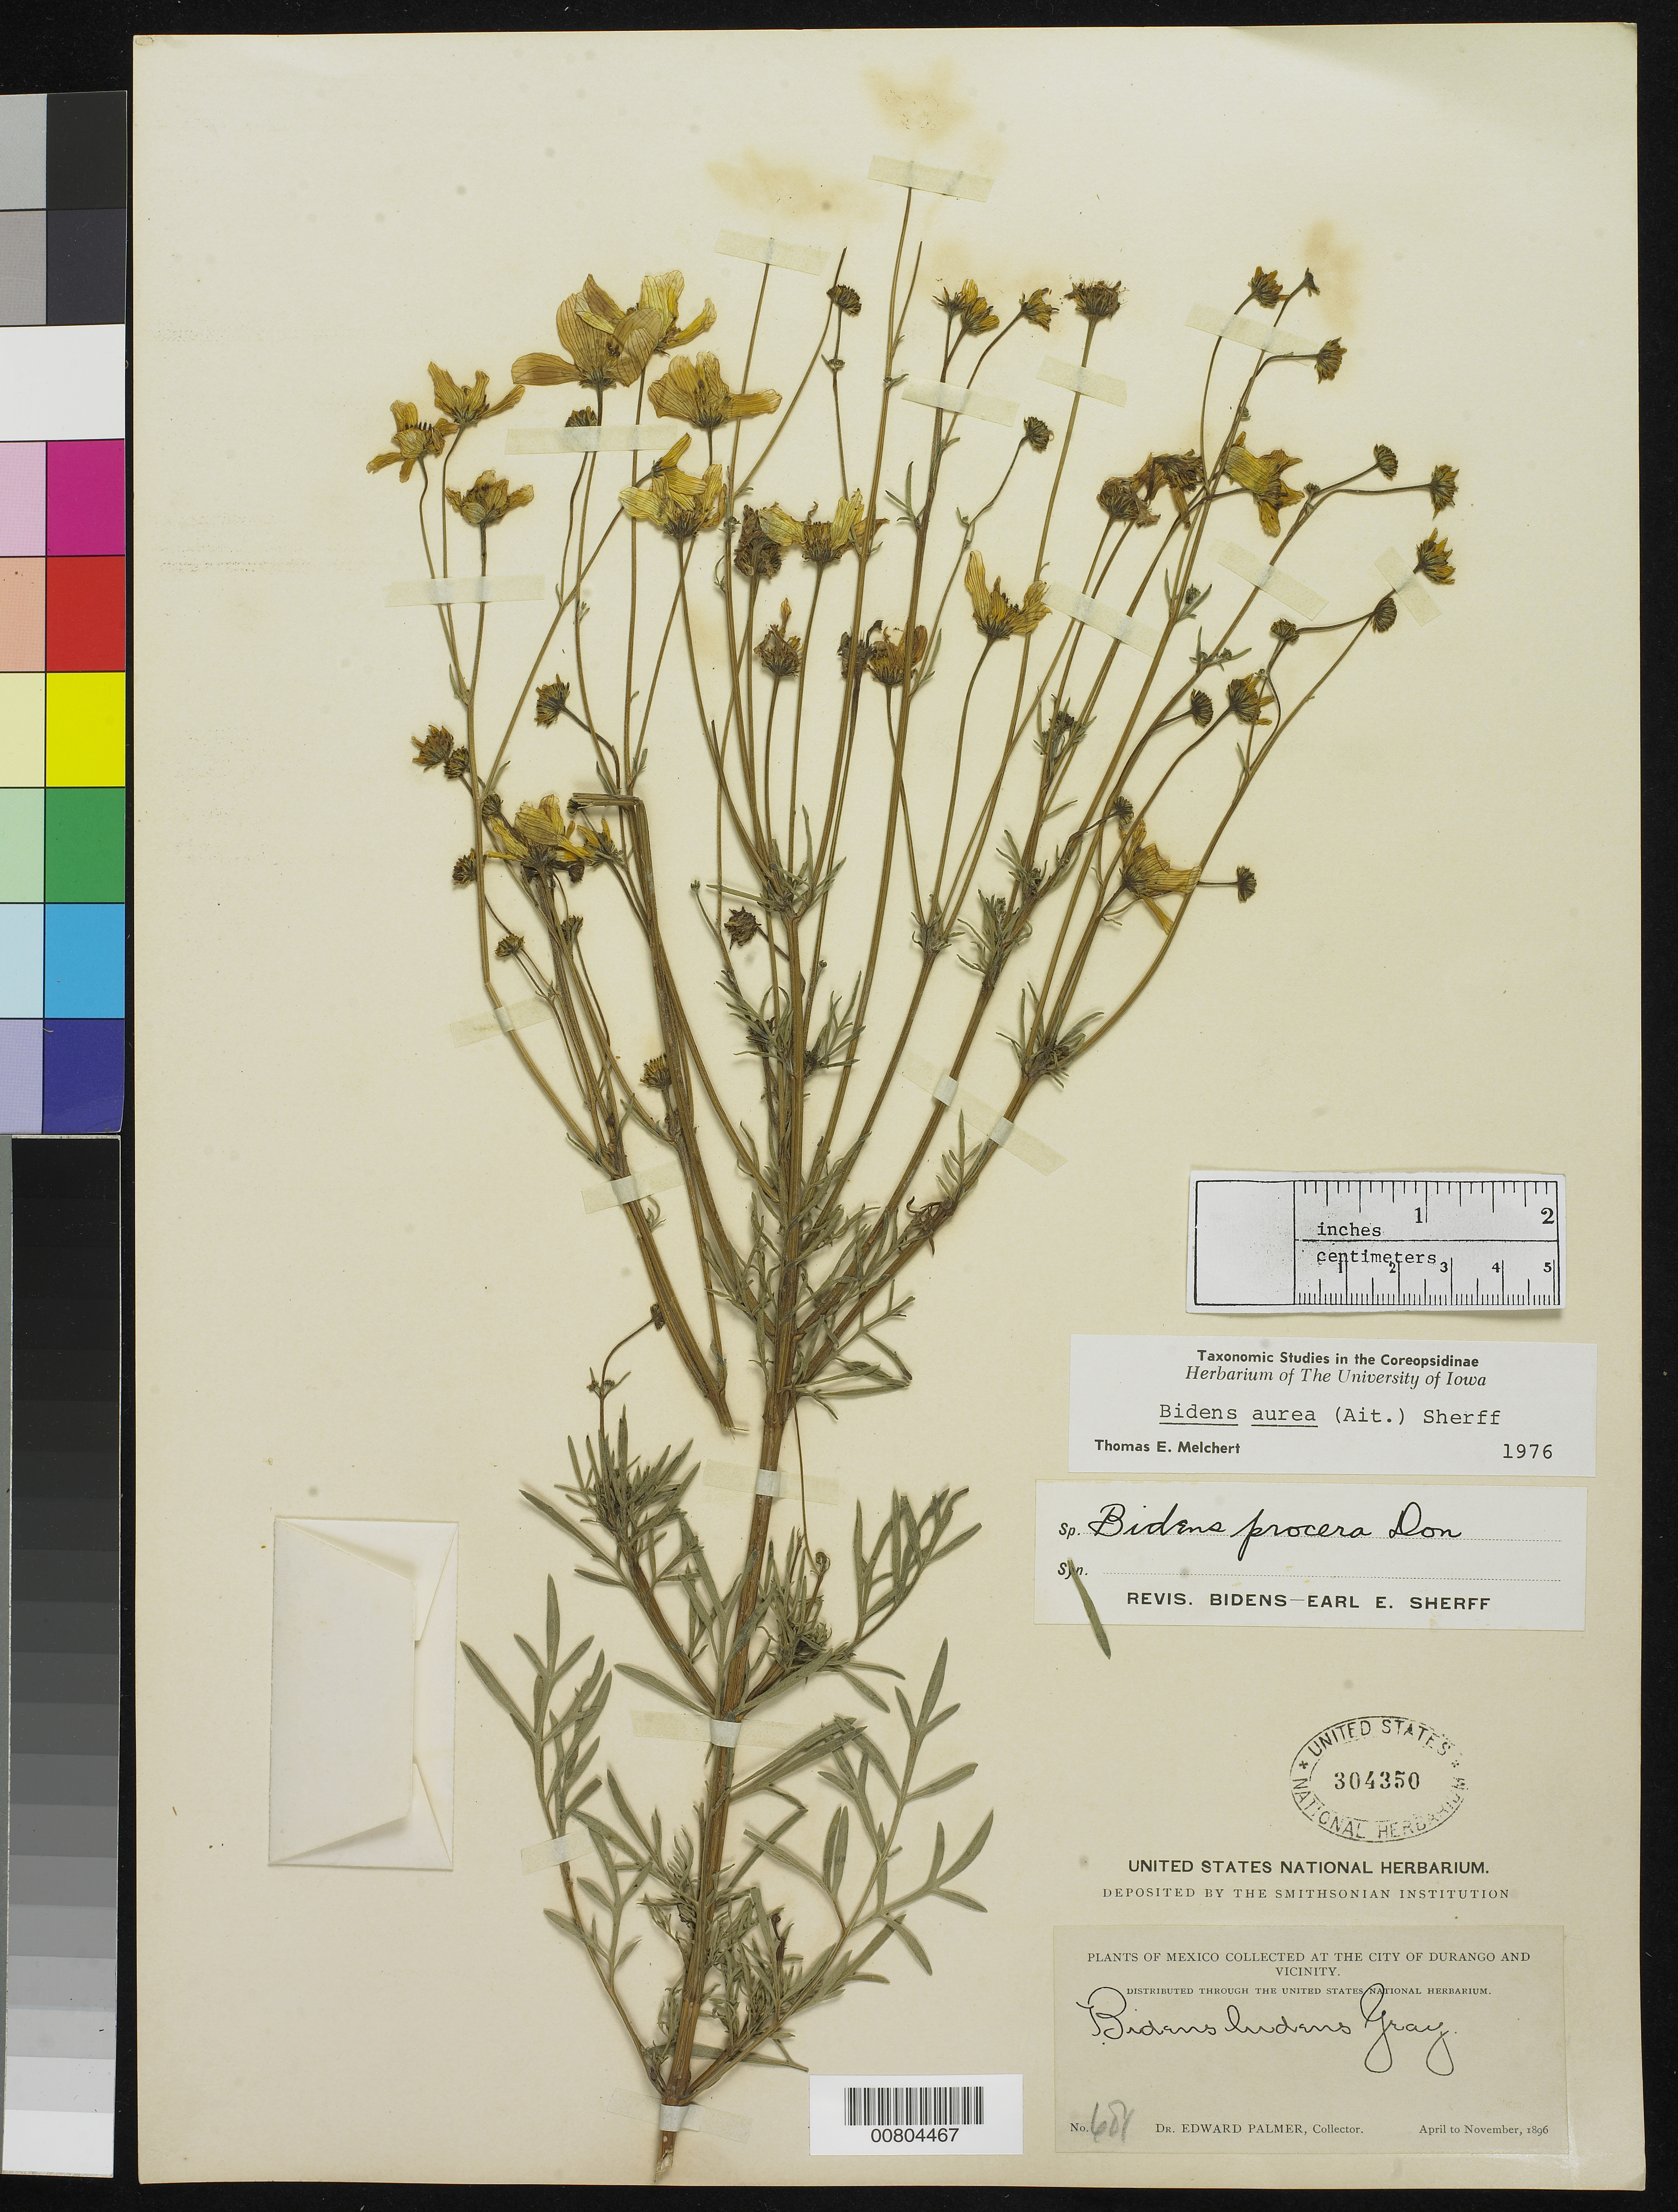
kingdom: Plantae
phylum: Tracheophyta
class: Magnoliopsida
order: Asterales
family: Asteraceae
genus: Bidens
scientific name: Bidens aurea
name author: (Aiton) Sherff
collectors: E. Palmer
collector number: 681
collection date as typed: Apr 1896 to -- Nov 1896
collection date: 1896-04/1896-11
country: Mexico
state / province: Durango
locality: City of Durango and vicinity.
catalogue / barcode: US 304350